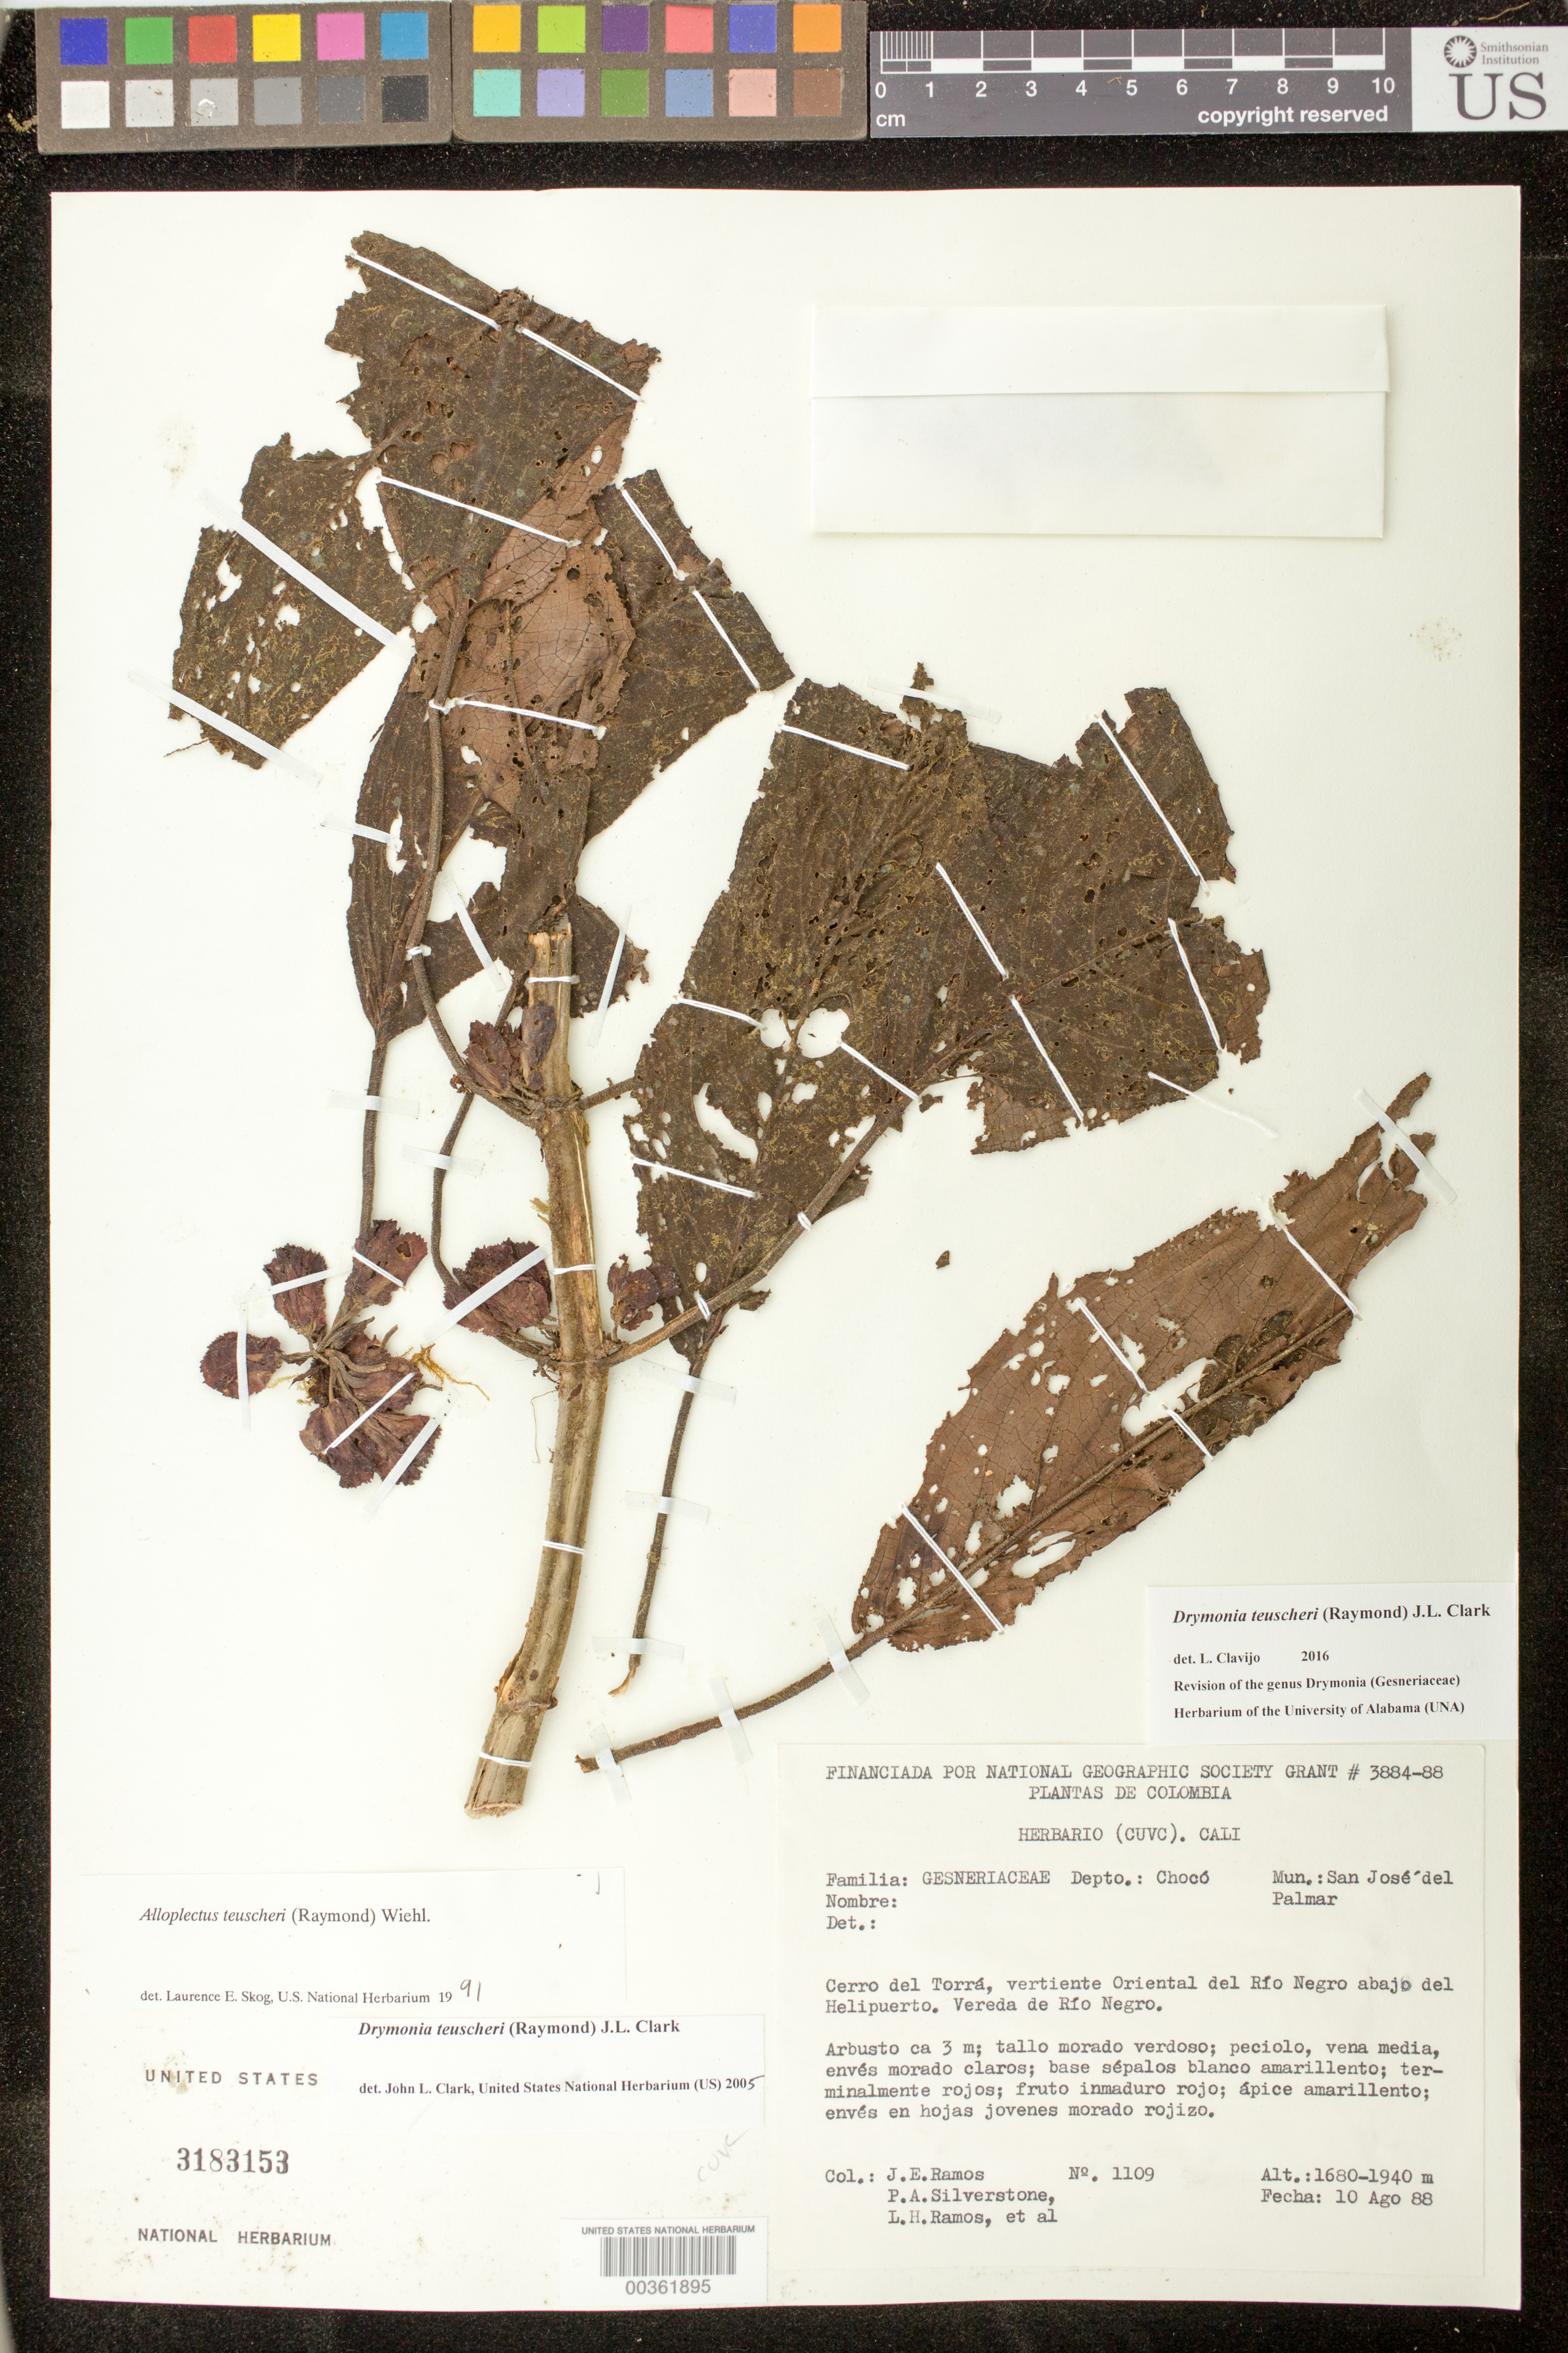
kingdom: Plantae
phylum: Tracheophyta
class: Magnoliopsida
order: Lamiales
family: Gesneriaceae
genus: Drymonia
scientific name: Drymonia teuscheri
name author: (Raymond) J.L. Clark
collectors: J. E. Ramos, P. A. Silverstone-Sopkin, L. Ramos & et al.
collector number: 1109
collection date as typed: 10 Aug 1988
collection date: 1988-08-10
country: Colombia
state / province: Chocó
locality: San José del Palmar. Cerro del Torrá, vertiente Oriental del Río Negro abajo del Helipuerto. Vereda de Río Negro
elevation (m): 1680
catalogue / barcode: US 3183153